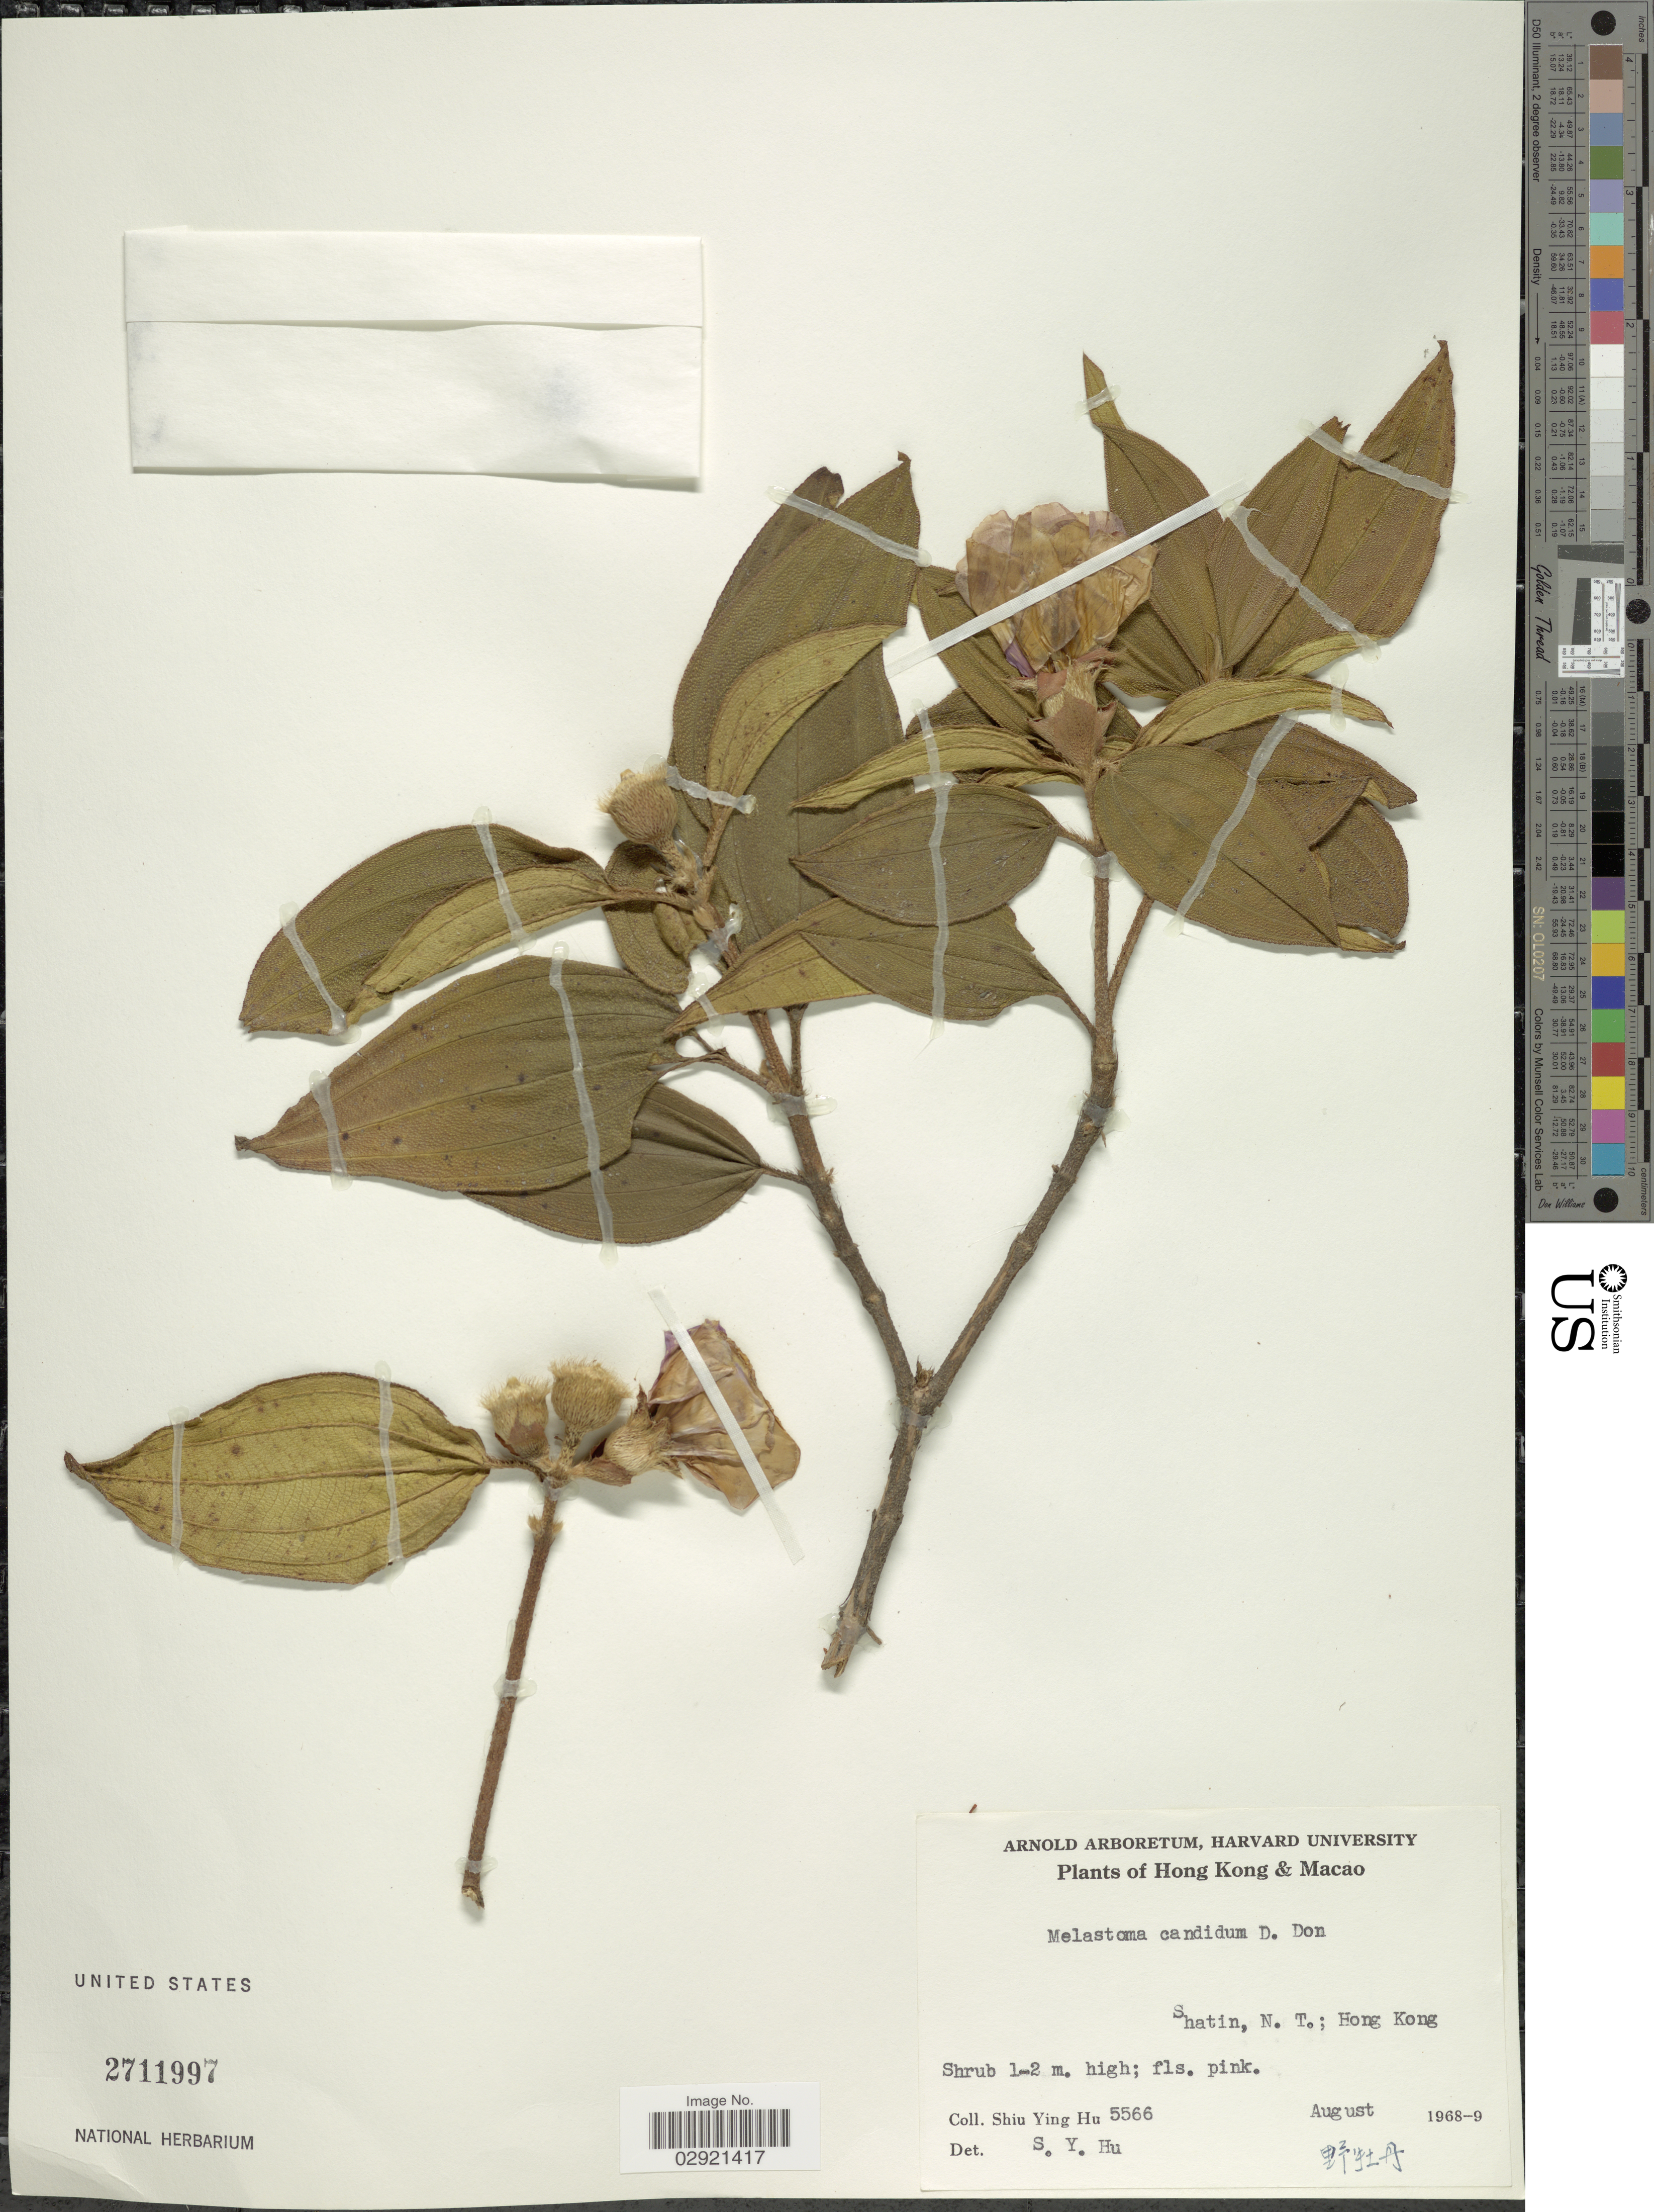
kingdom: Plantae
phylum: Tracheophyta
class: Magnoliopsida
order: Myrtales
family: Melastomataceae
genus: Melastoma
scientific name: Melastoma candidum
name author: D. Don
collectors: S. Y. Hu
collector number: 5566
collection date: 1968-08/1969-08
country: China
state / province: Hong Kong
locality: Shatin, N. T.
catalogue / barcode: US 2711997